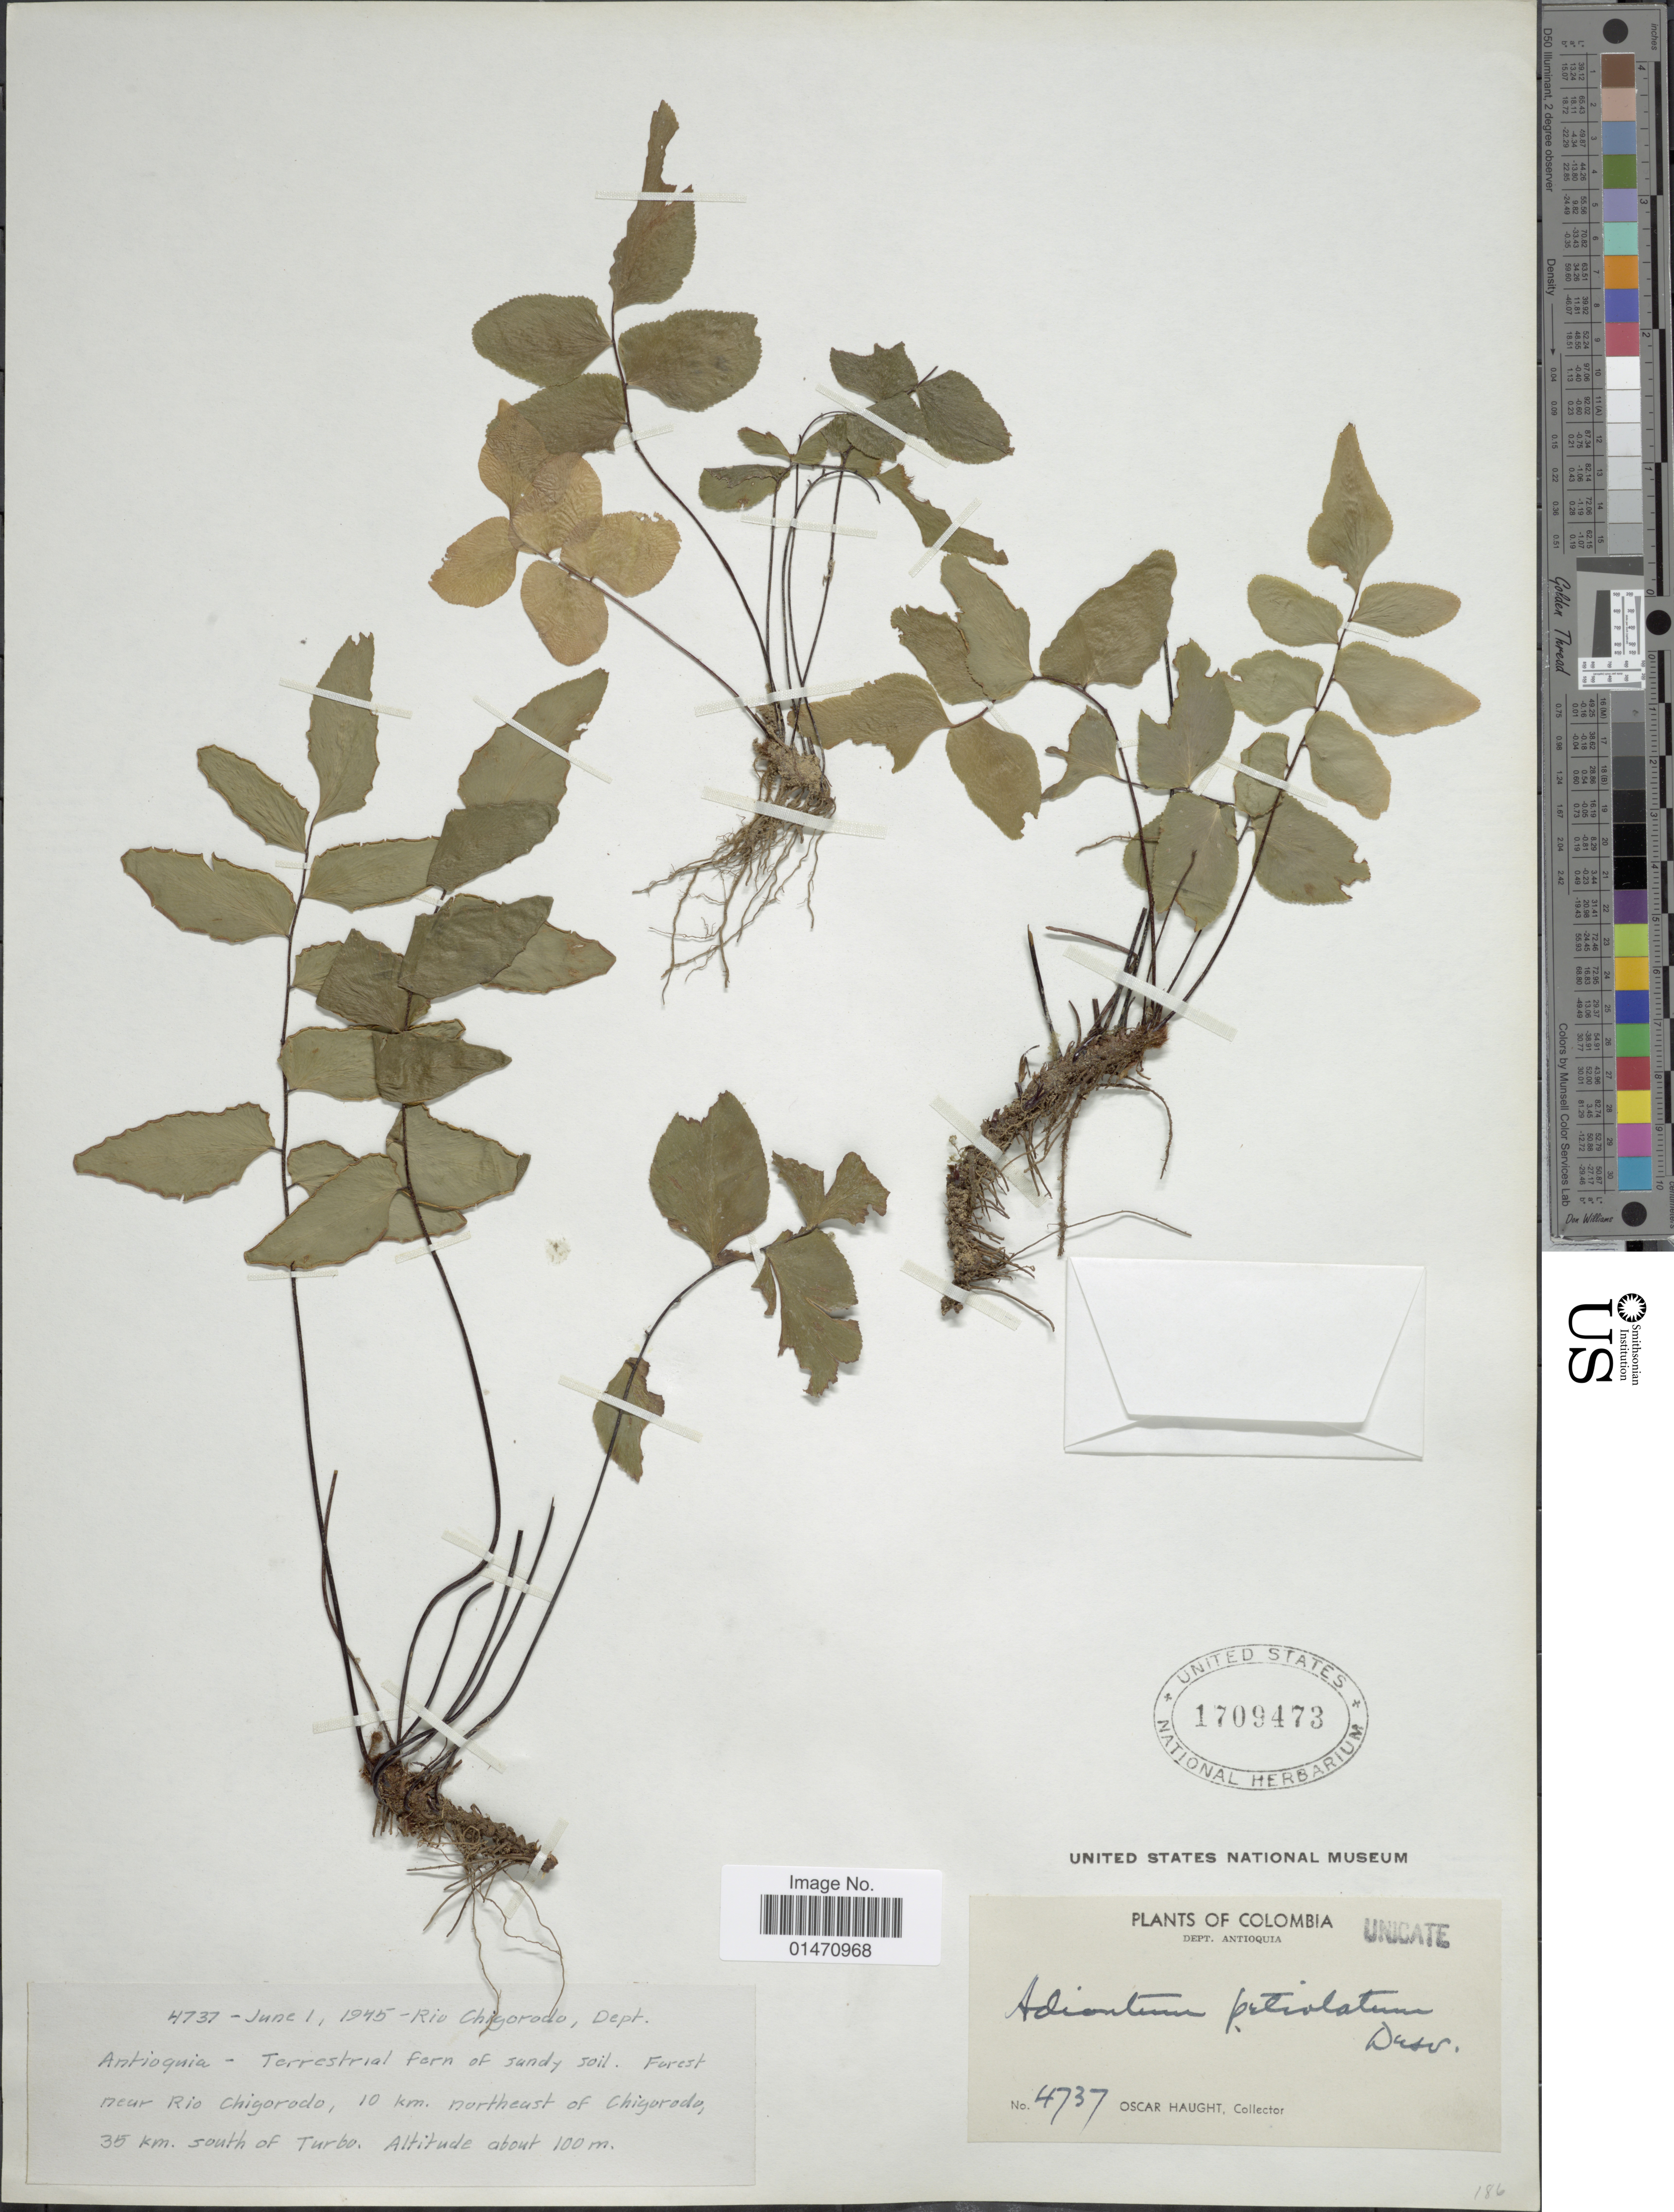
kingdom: Plantae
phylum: Tracheophyta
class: Polypodiopsida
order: Polypodiales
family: Pteridaceae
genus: Adiantum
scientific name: Adiantum petiolatum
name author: Desv.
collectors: O. L. Haught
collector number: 4737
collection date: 1945-06-01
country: Colombia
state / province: Antioquia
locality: Rio Chigorodo, dept. Antioquia-terrestrial fern of Sandy soil, forest near Rio Chigorodo, 10km northeast of Chigorodo, 35km south of Turbo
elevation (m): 100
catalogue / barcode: US 1709473